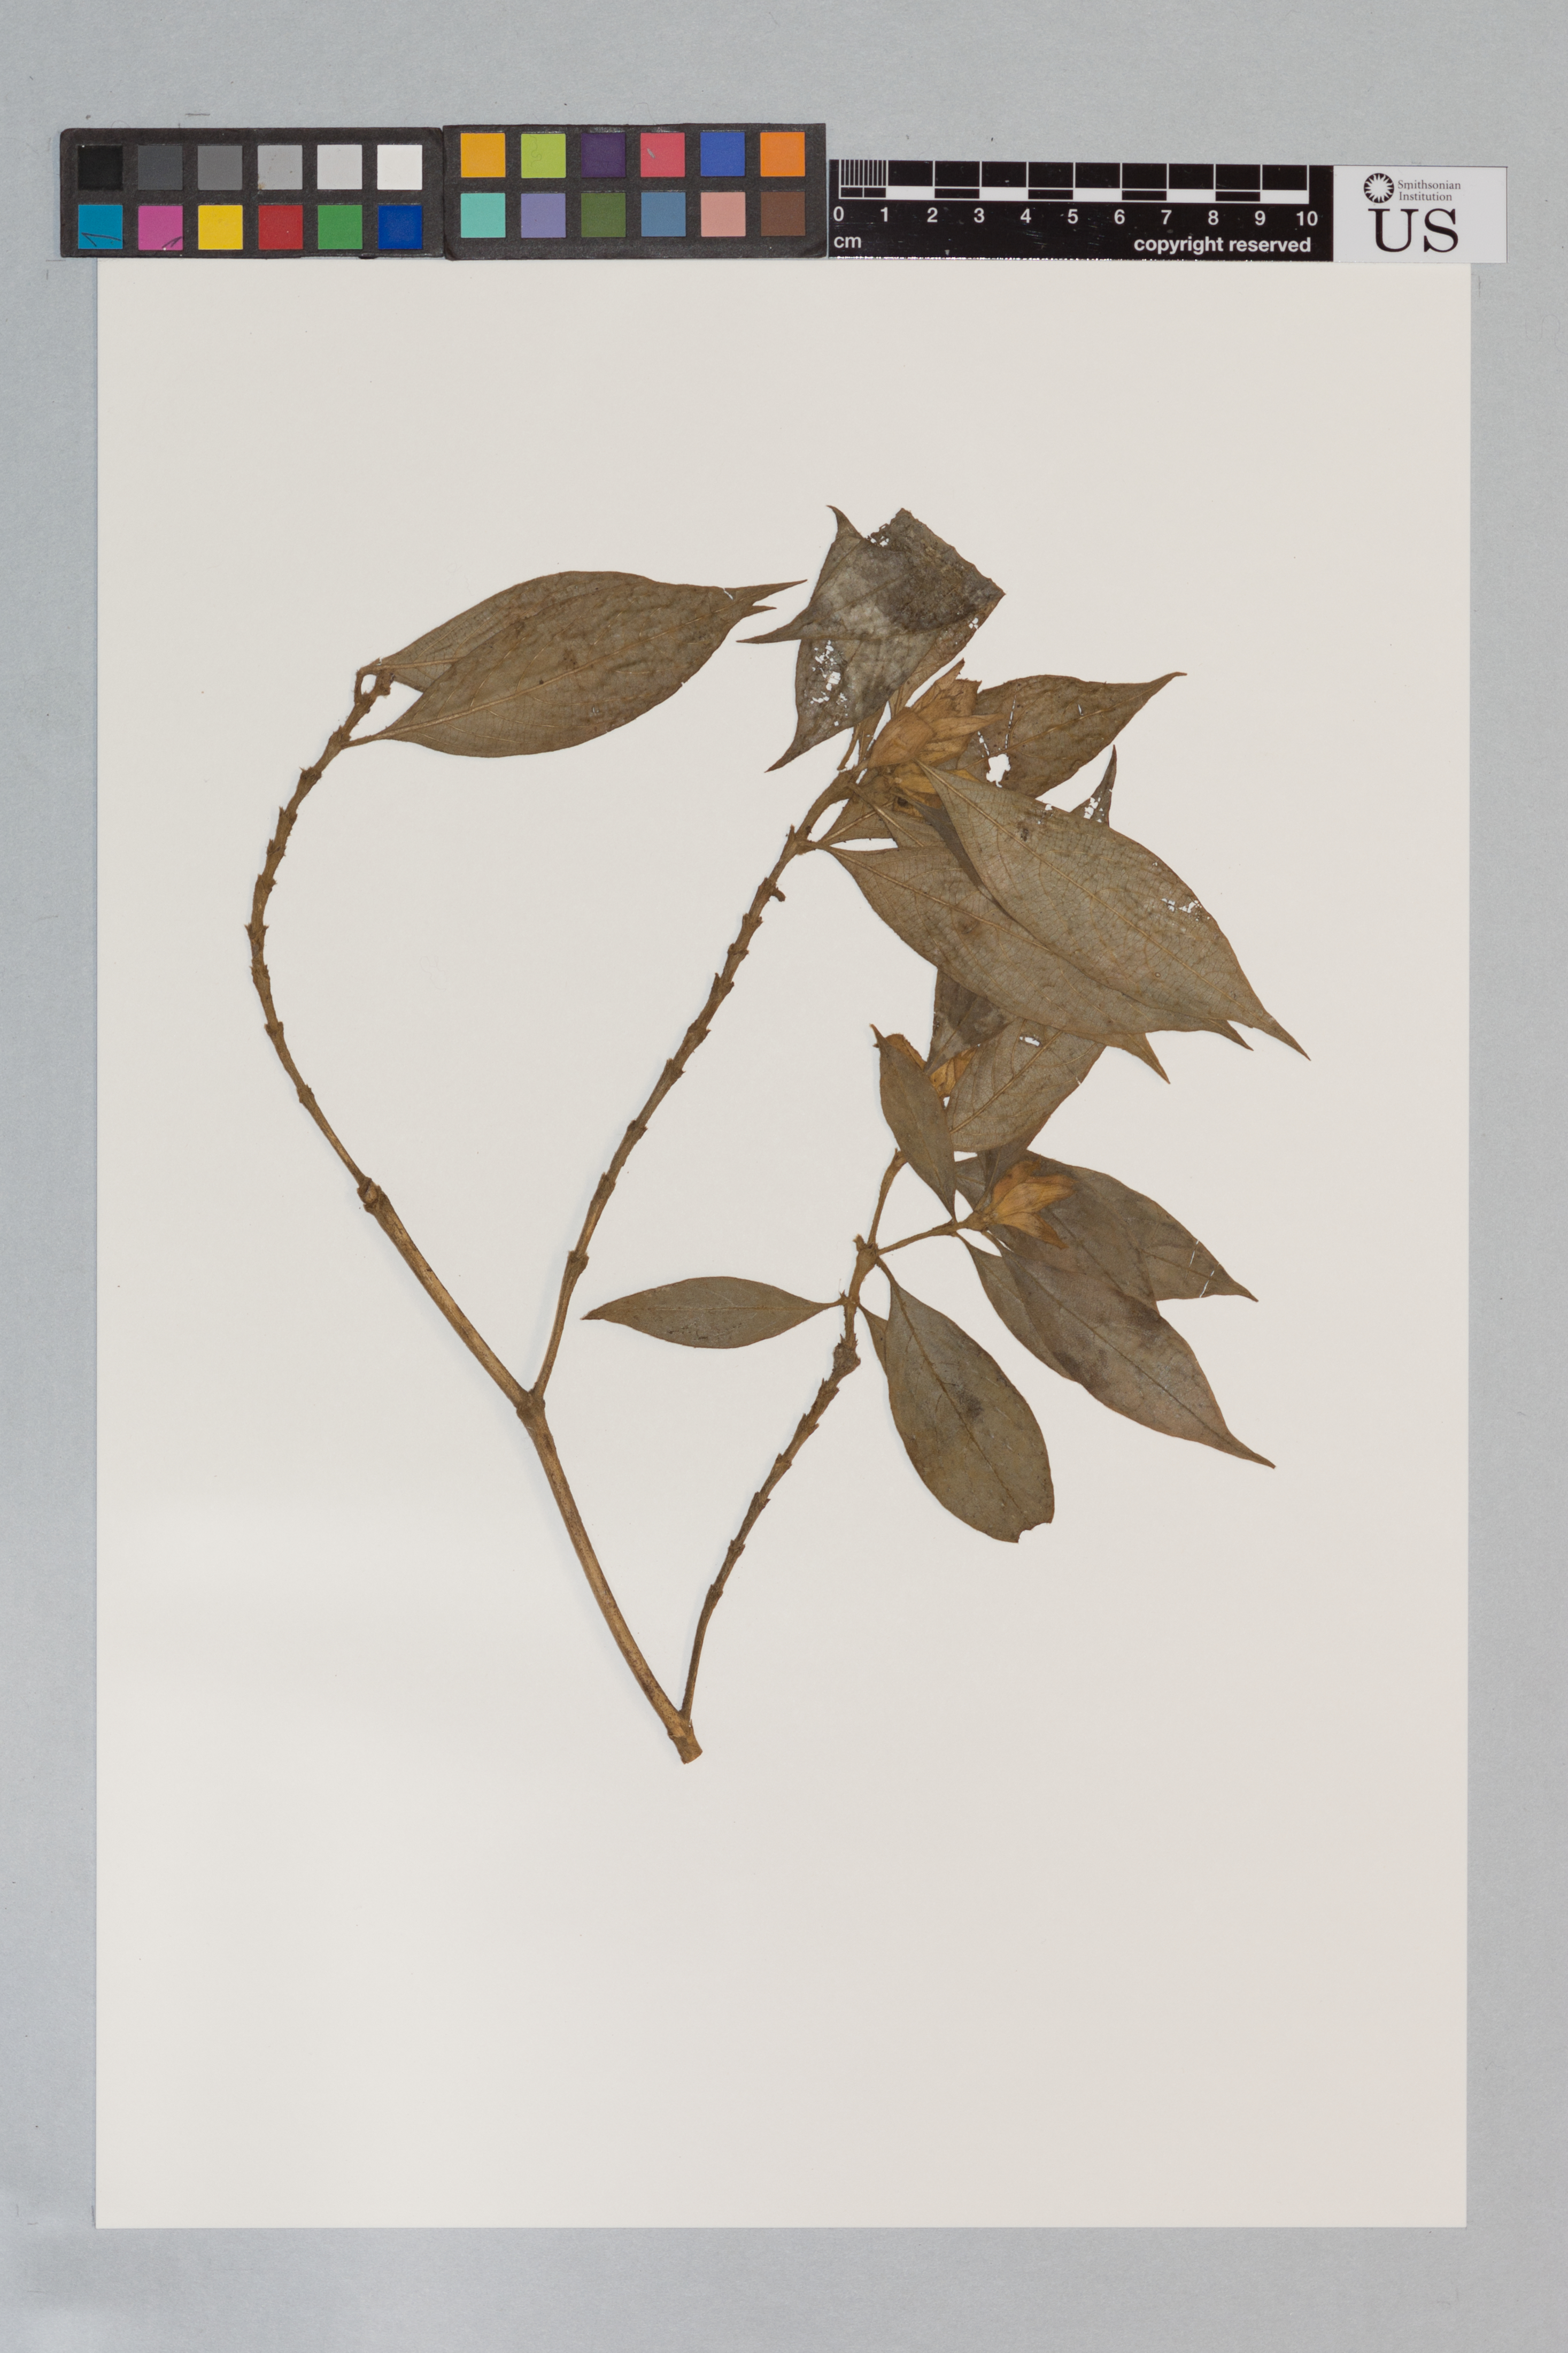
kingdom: Plantae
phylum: Tracheophyta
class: Magnoliopsida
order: Gentianales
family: Rubiaceae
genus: Psychotria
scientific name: Psychotria potaroensis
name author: (Sandwith) Steyerm.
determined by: Kirkbride, J. H.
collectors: J. J. Pipoly, G. Gharbarran & G. Samuels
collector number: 10553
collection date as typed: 23 February 1987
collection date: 1987-02-23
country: Guyana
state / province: Cuyuni-Mazaruni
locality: Unnamed peak S of Chinoweing Village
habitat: Premontane and montane rainforest. Steep lateritic slopes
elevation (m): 680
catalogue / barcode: US 3270346